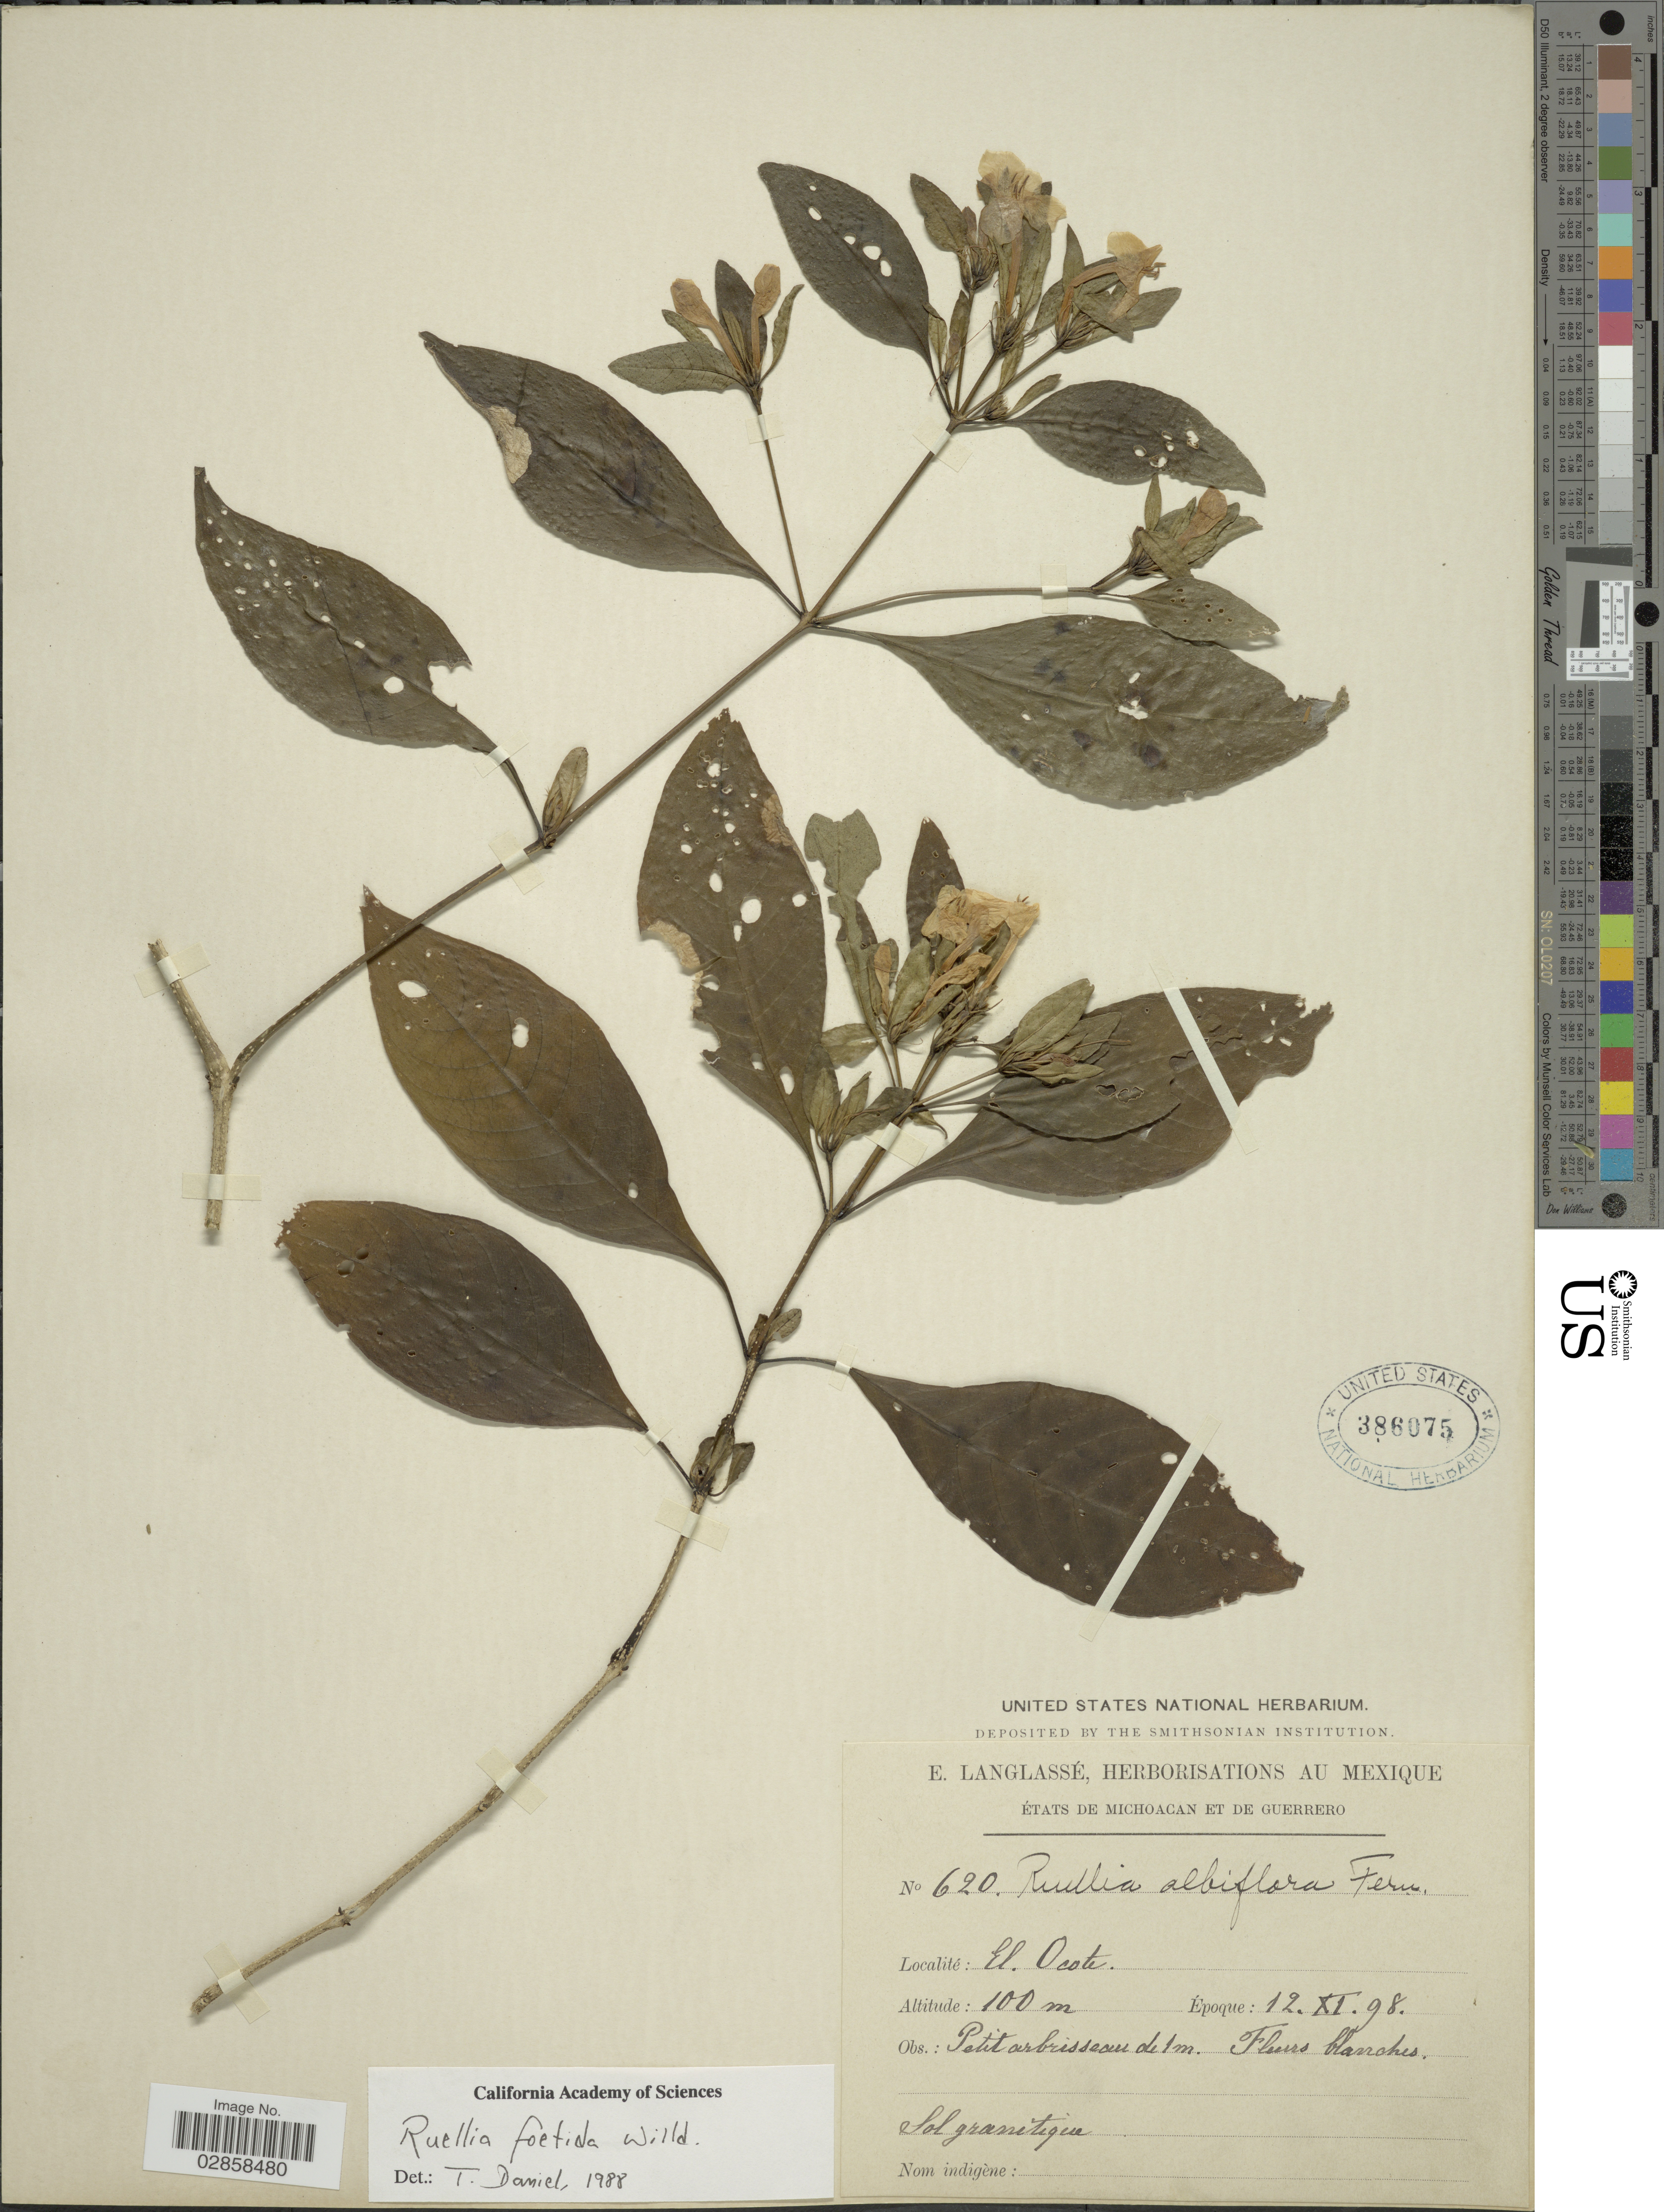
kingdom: Plantae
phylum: Tracheophyta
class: Magnoliopsida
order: Lamiales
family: Acanthaceae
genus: Ruellia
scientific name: Ruellia foetida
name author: Willd.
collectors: E. Langlassé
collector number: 620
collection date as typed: Transcribed d/m/y: 12/11/98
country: Mexico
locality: États de Michoacan et de Guerrero. El Ocote.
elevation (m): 100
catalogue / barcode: US 386075